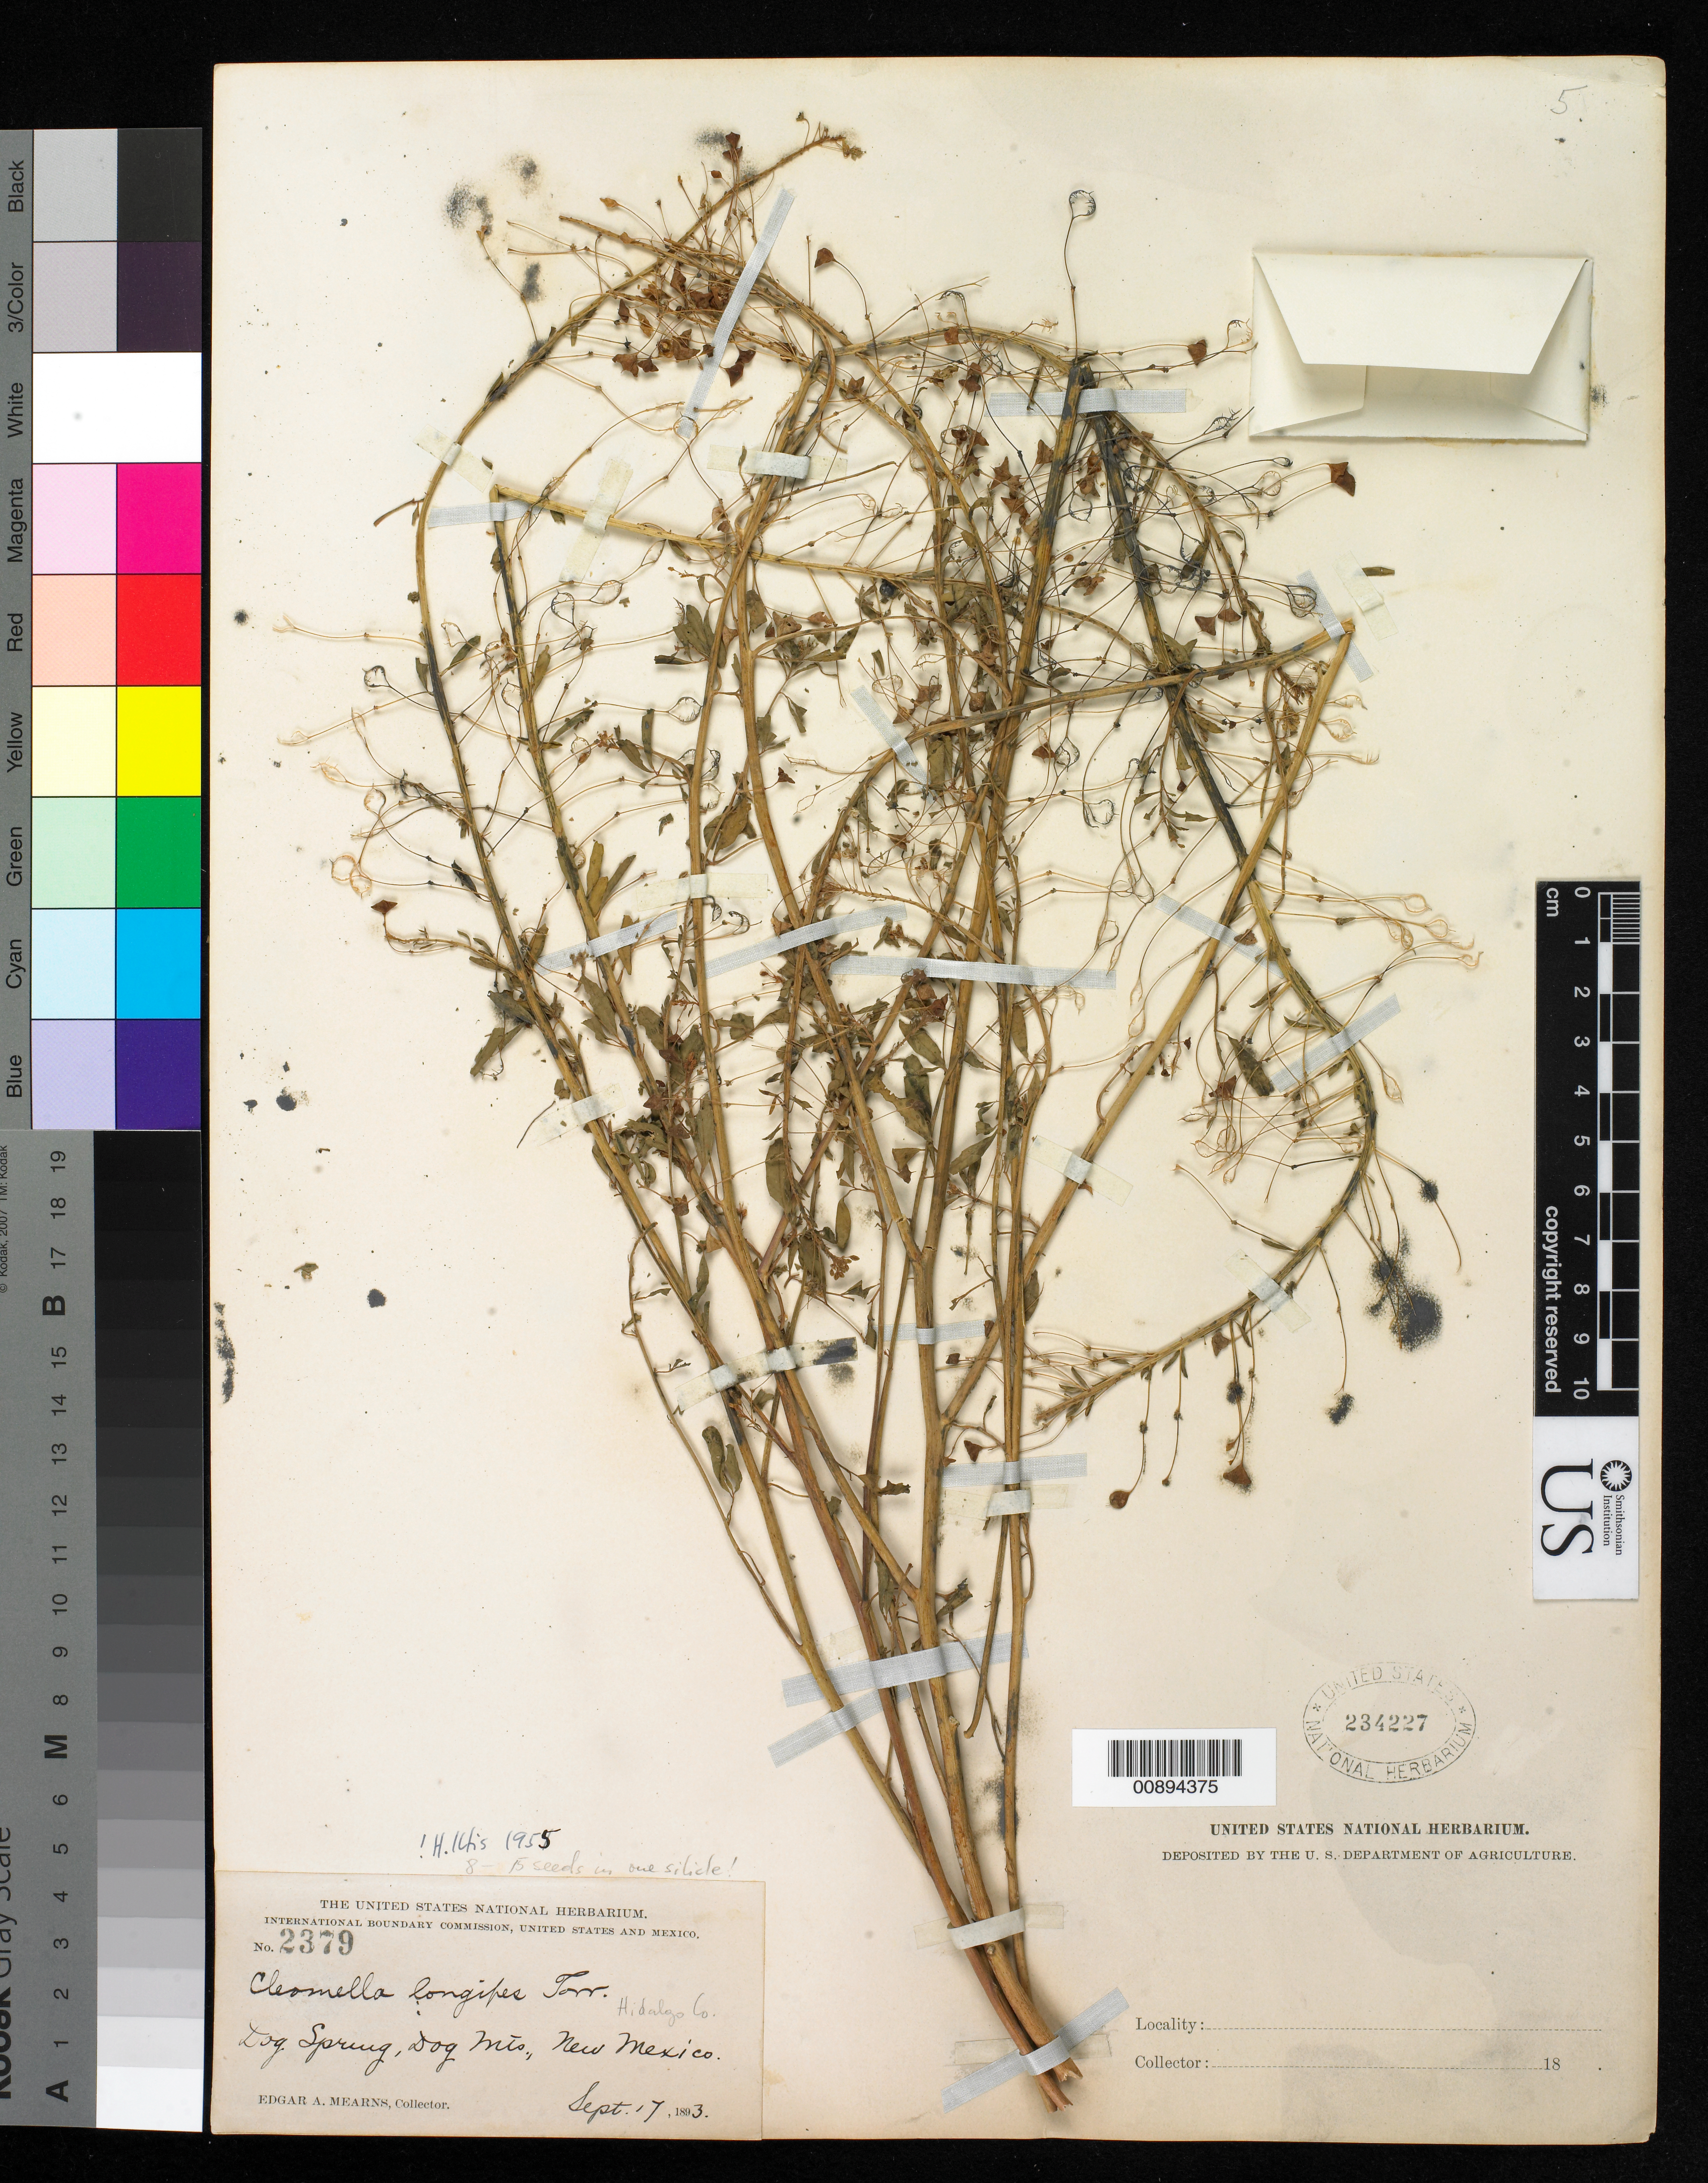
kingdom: Plantae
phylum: Tracheophyta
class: Magnoliopsida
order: Brassicales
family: Cleomaceae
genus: Cleomella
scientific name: Cleomella longipes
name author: Torr.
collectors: E. A. Mearns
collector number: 2379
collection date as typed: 17 Sep 1893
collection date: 1893-09-17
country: United States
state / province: New Mexico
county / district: Hidalgo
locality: Dog Spring, Dog Mts., New Mexico.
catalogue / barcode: US 234227